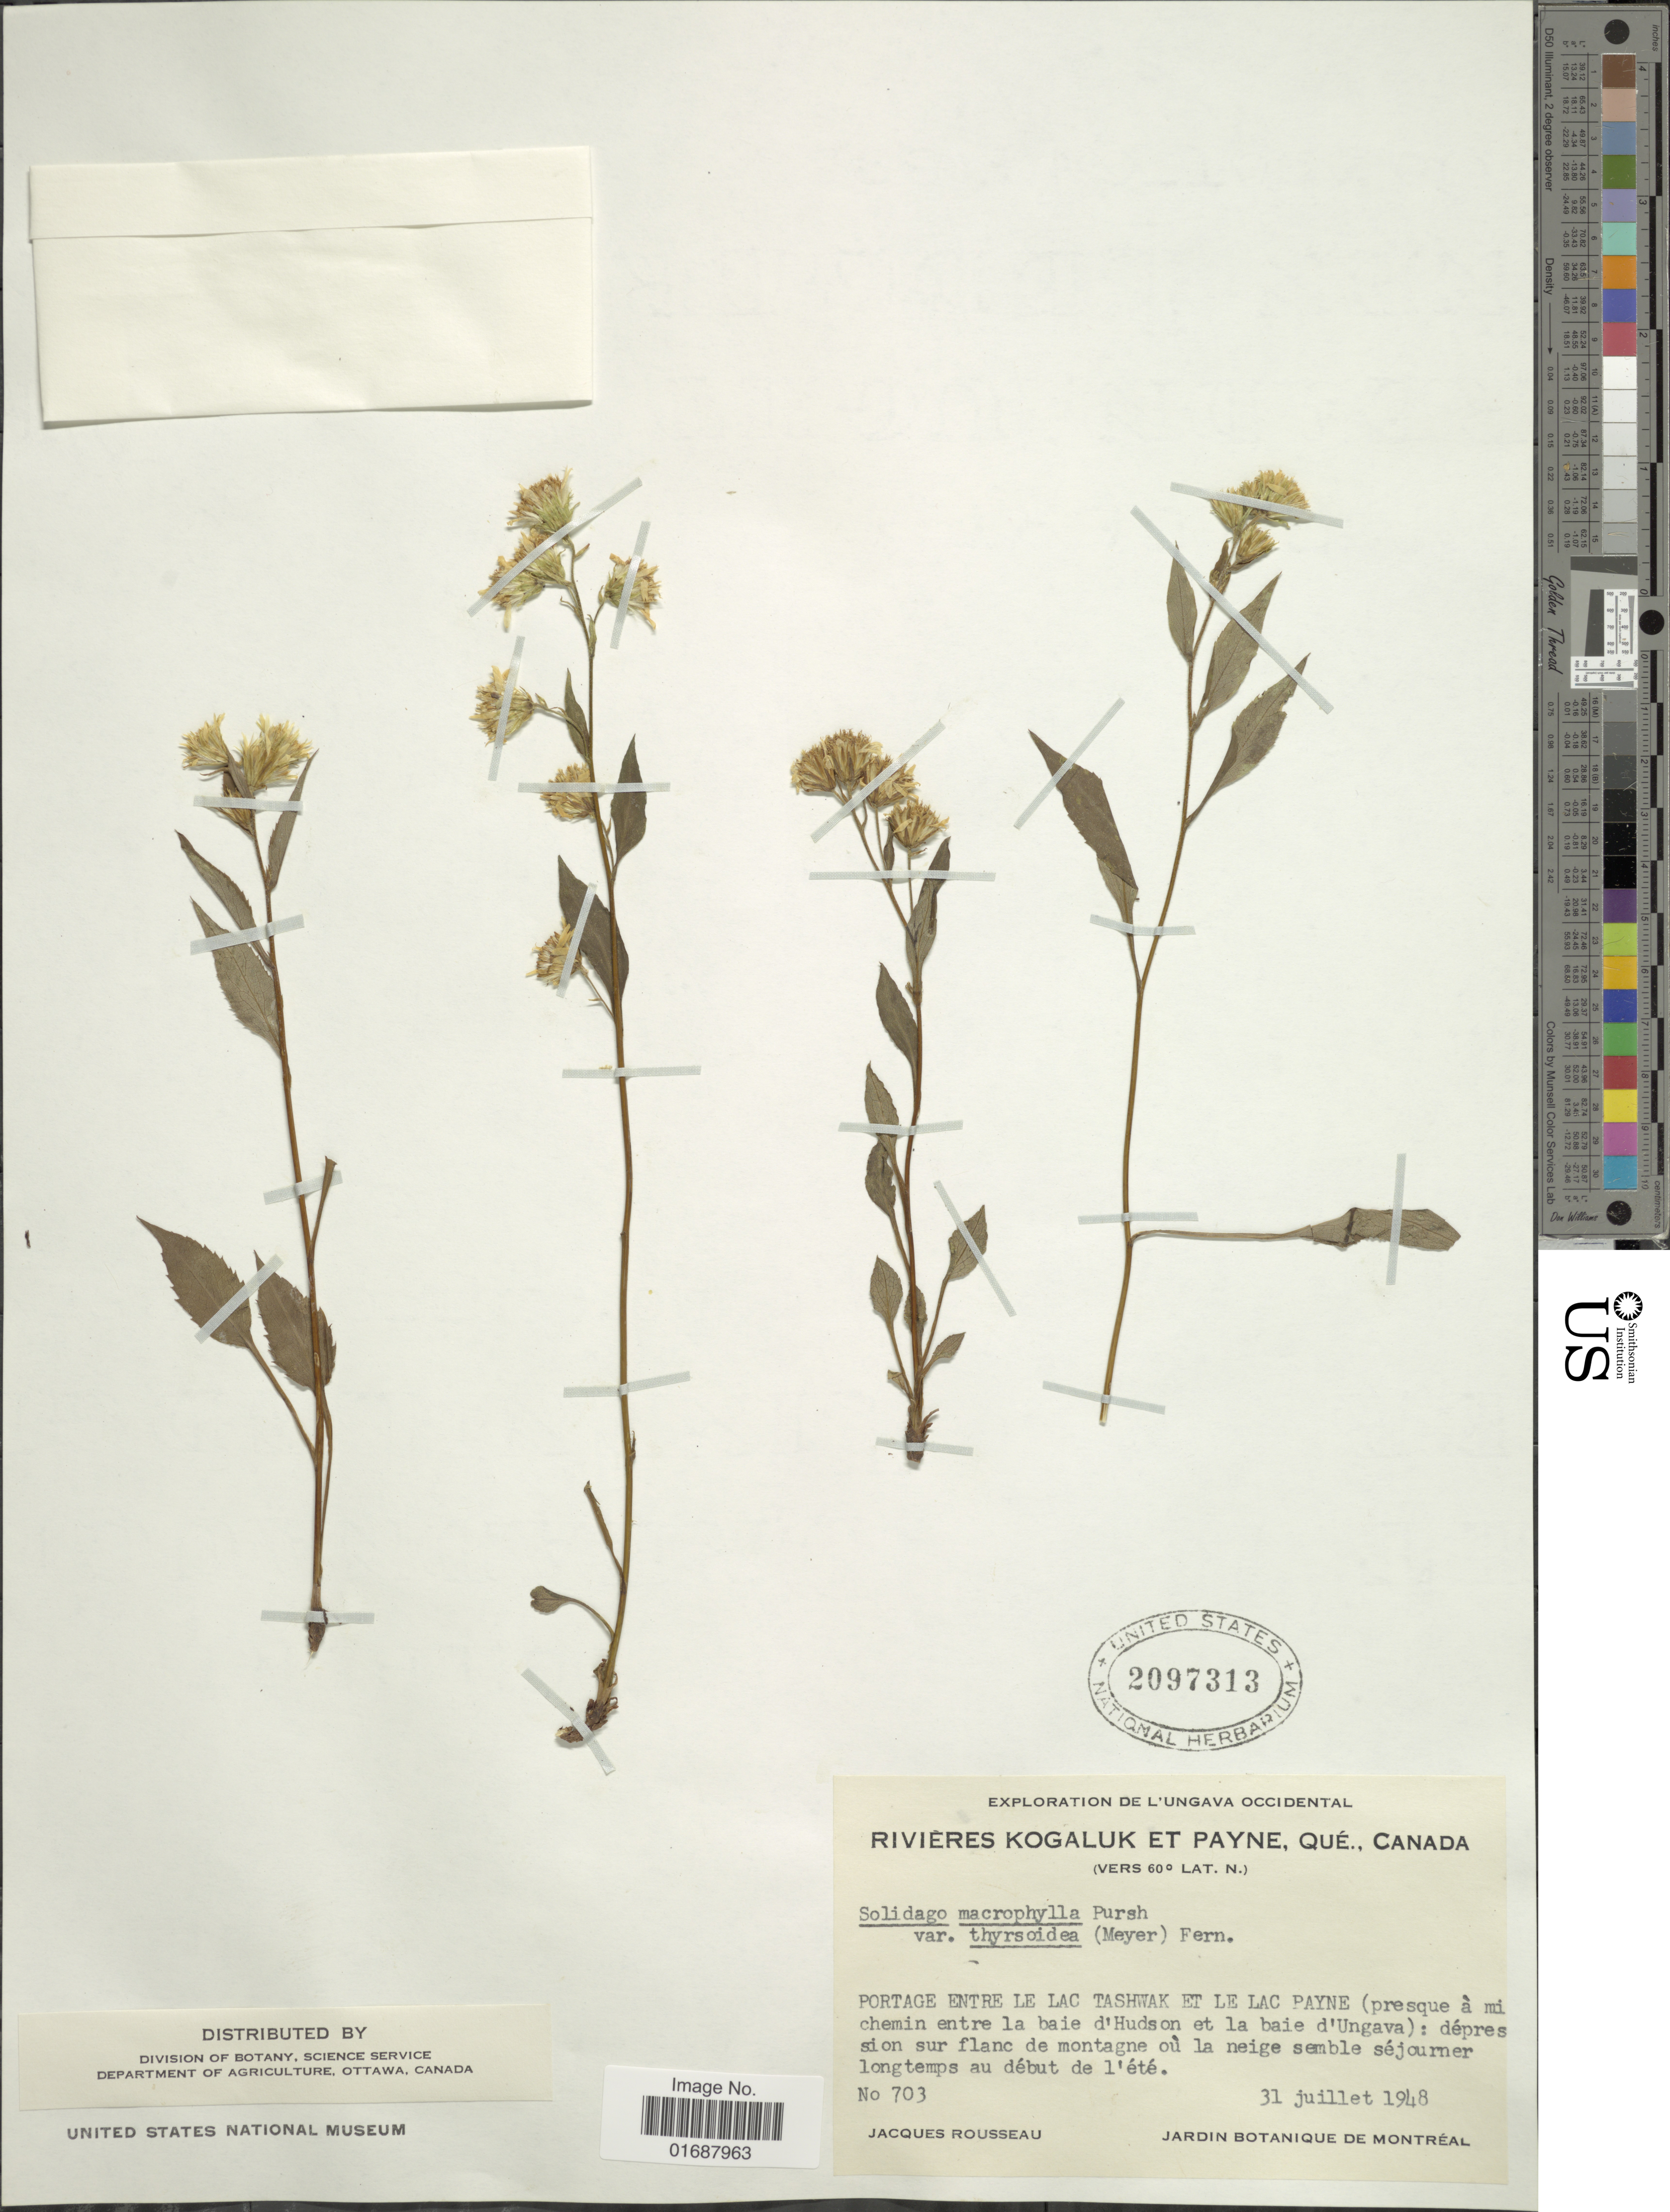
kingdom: Plantae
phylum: Tracheophyta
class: Magnoliopsida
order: Asterales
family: Asteraceae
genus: Solidago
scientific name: Solidago macrophylla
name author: Banks ex Pursh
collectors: J. Rousseau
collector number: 703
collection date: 1948-07-31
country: Canada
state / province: Quebec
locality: Rivieres Kogaluk et Payne, Que., Canada. Portage Entre Le Lac Tashwak Et Le Lac Payne (presque a mi chemin entre la baie d'Hudson et la baie d'Ungava).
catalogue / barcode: US 2097313